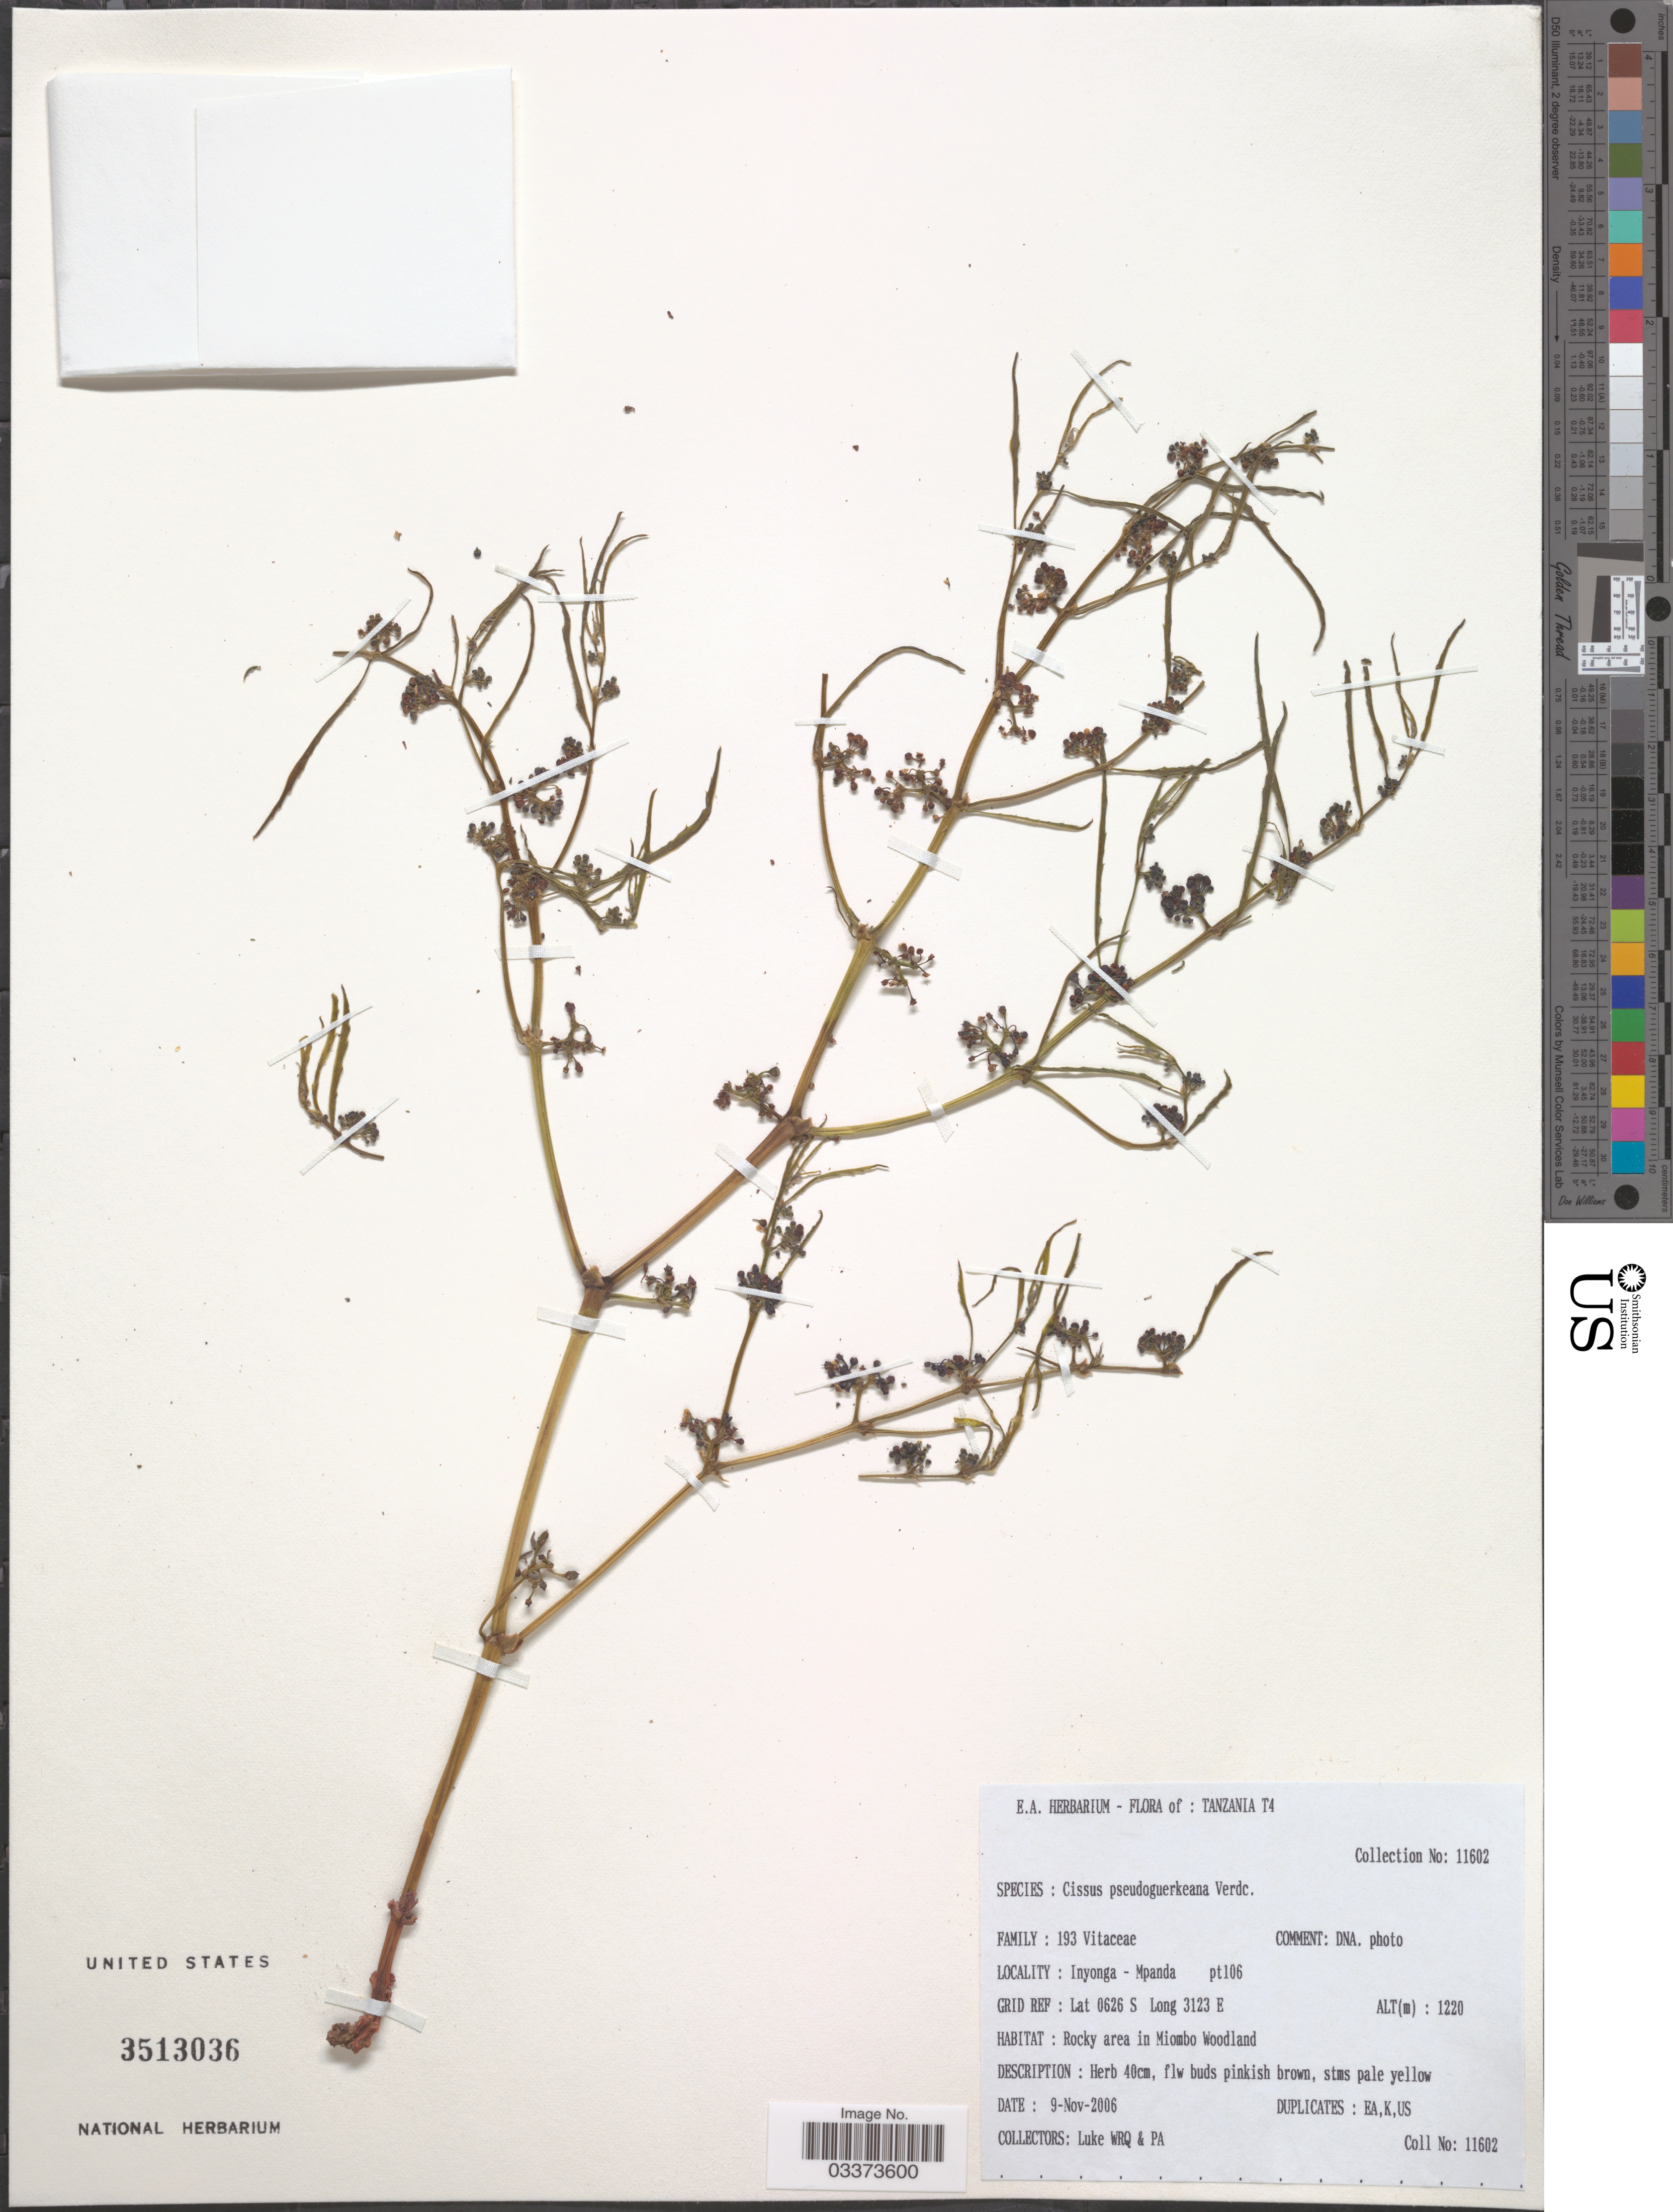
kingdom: Plantae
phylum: Tracheophyta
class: Magnoliopsida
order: Vitales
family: Vitaceae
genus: Cissus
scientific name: Cissus pseudoguerkeana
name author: Verdc.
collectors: Q. Luke & P. Luke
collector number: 11602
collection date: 2006-11-09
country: Tanzania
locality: Tanzania T4. Inyonga - Mpanda pt106. Rocky area in Miombo Woodland.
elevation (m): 1220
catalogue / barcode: US 3513036